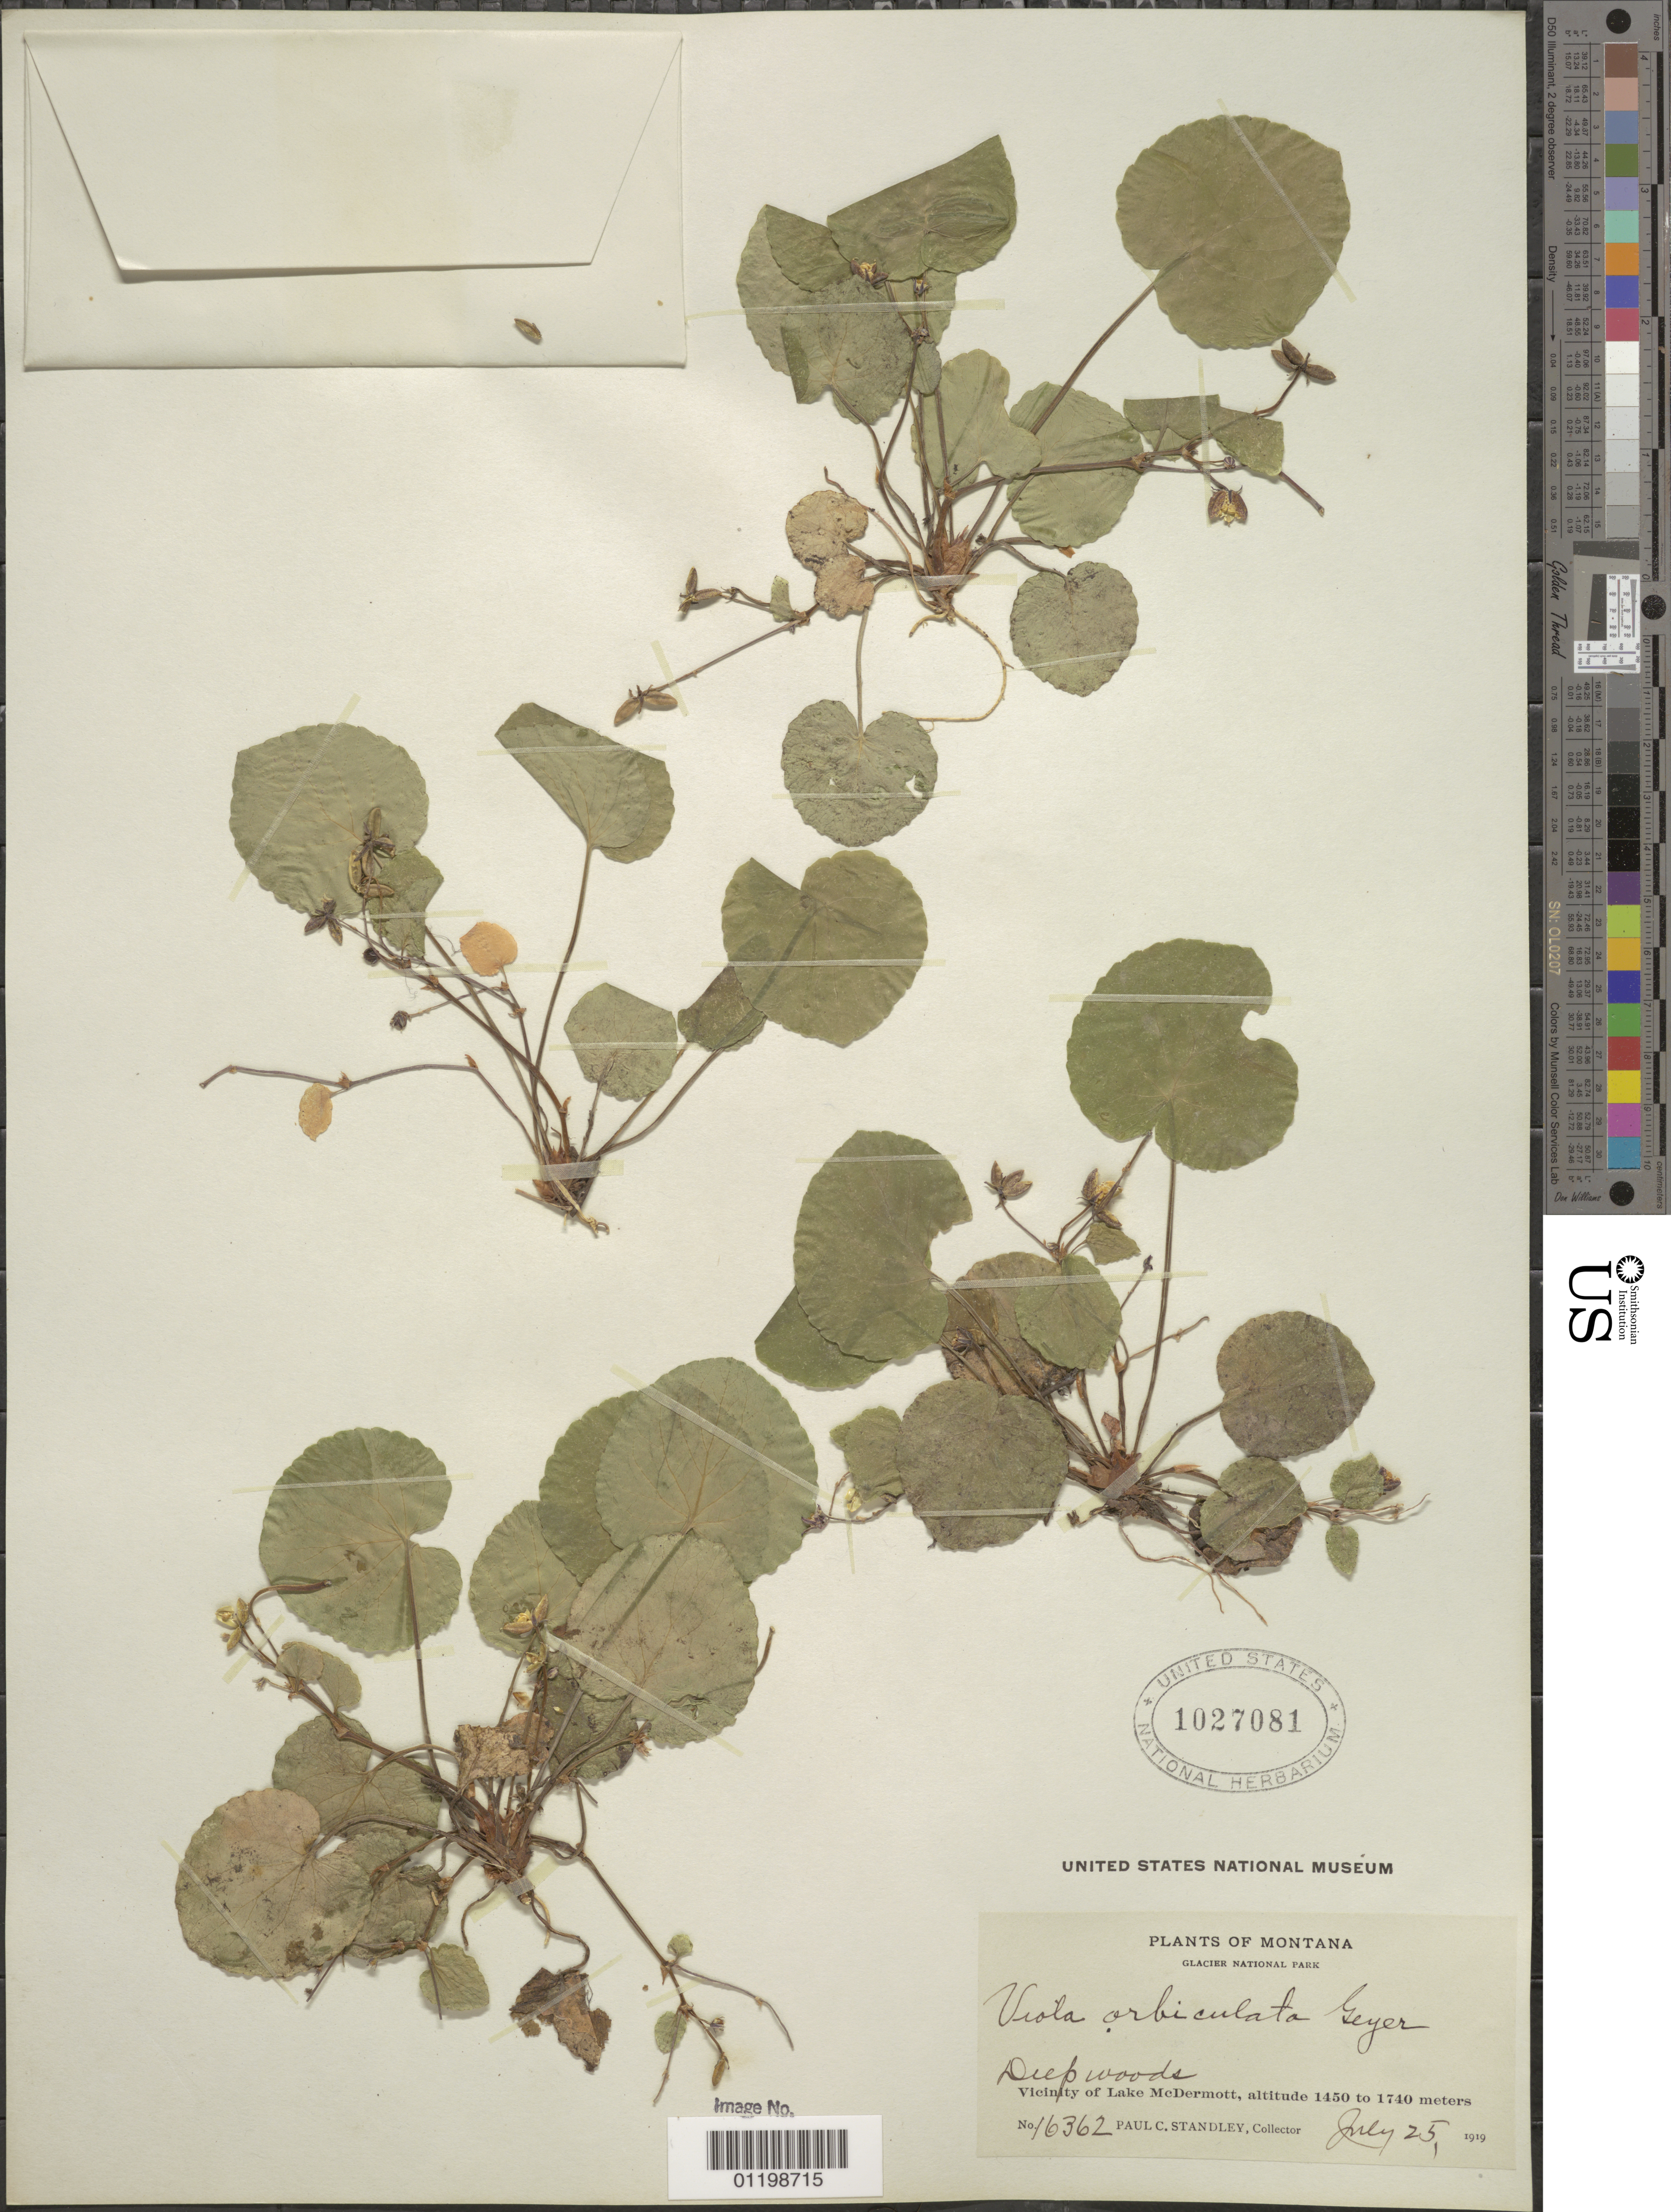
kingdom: Plantae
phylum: Tracheophyta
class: Magnoliopsida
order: Malpighiales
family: Violaceae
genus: Viola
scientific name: Viola orbiculata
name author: Geyer ex Hook.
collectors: P. C. Standley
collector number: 16362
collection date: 1919-07-25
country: United States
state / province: Montana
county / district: Glacier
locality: Glacier National Park, vicinity of Lake McDermott.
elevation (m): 1450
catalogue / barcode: US 1027081